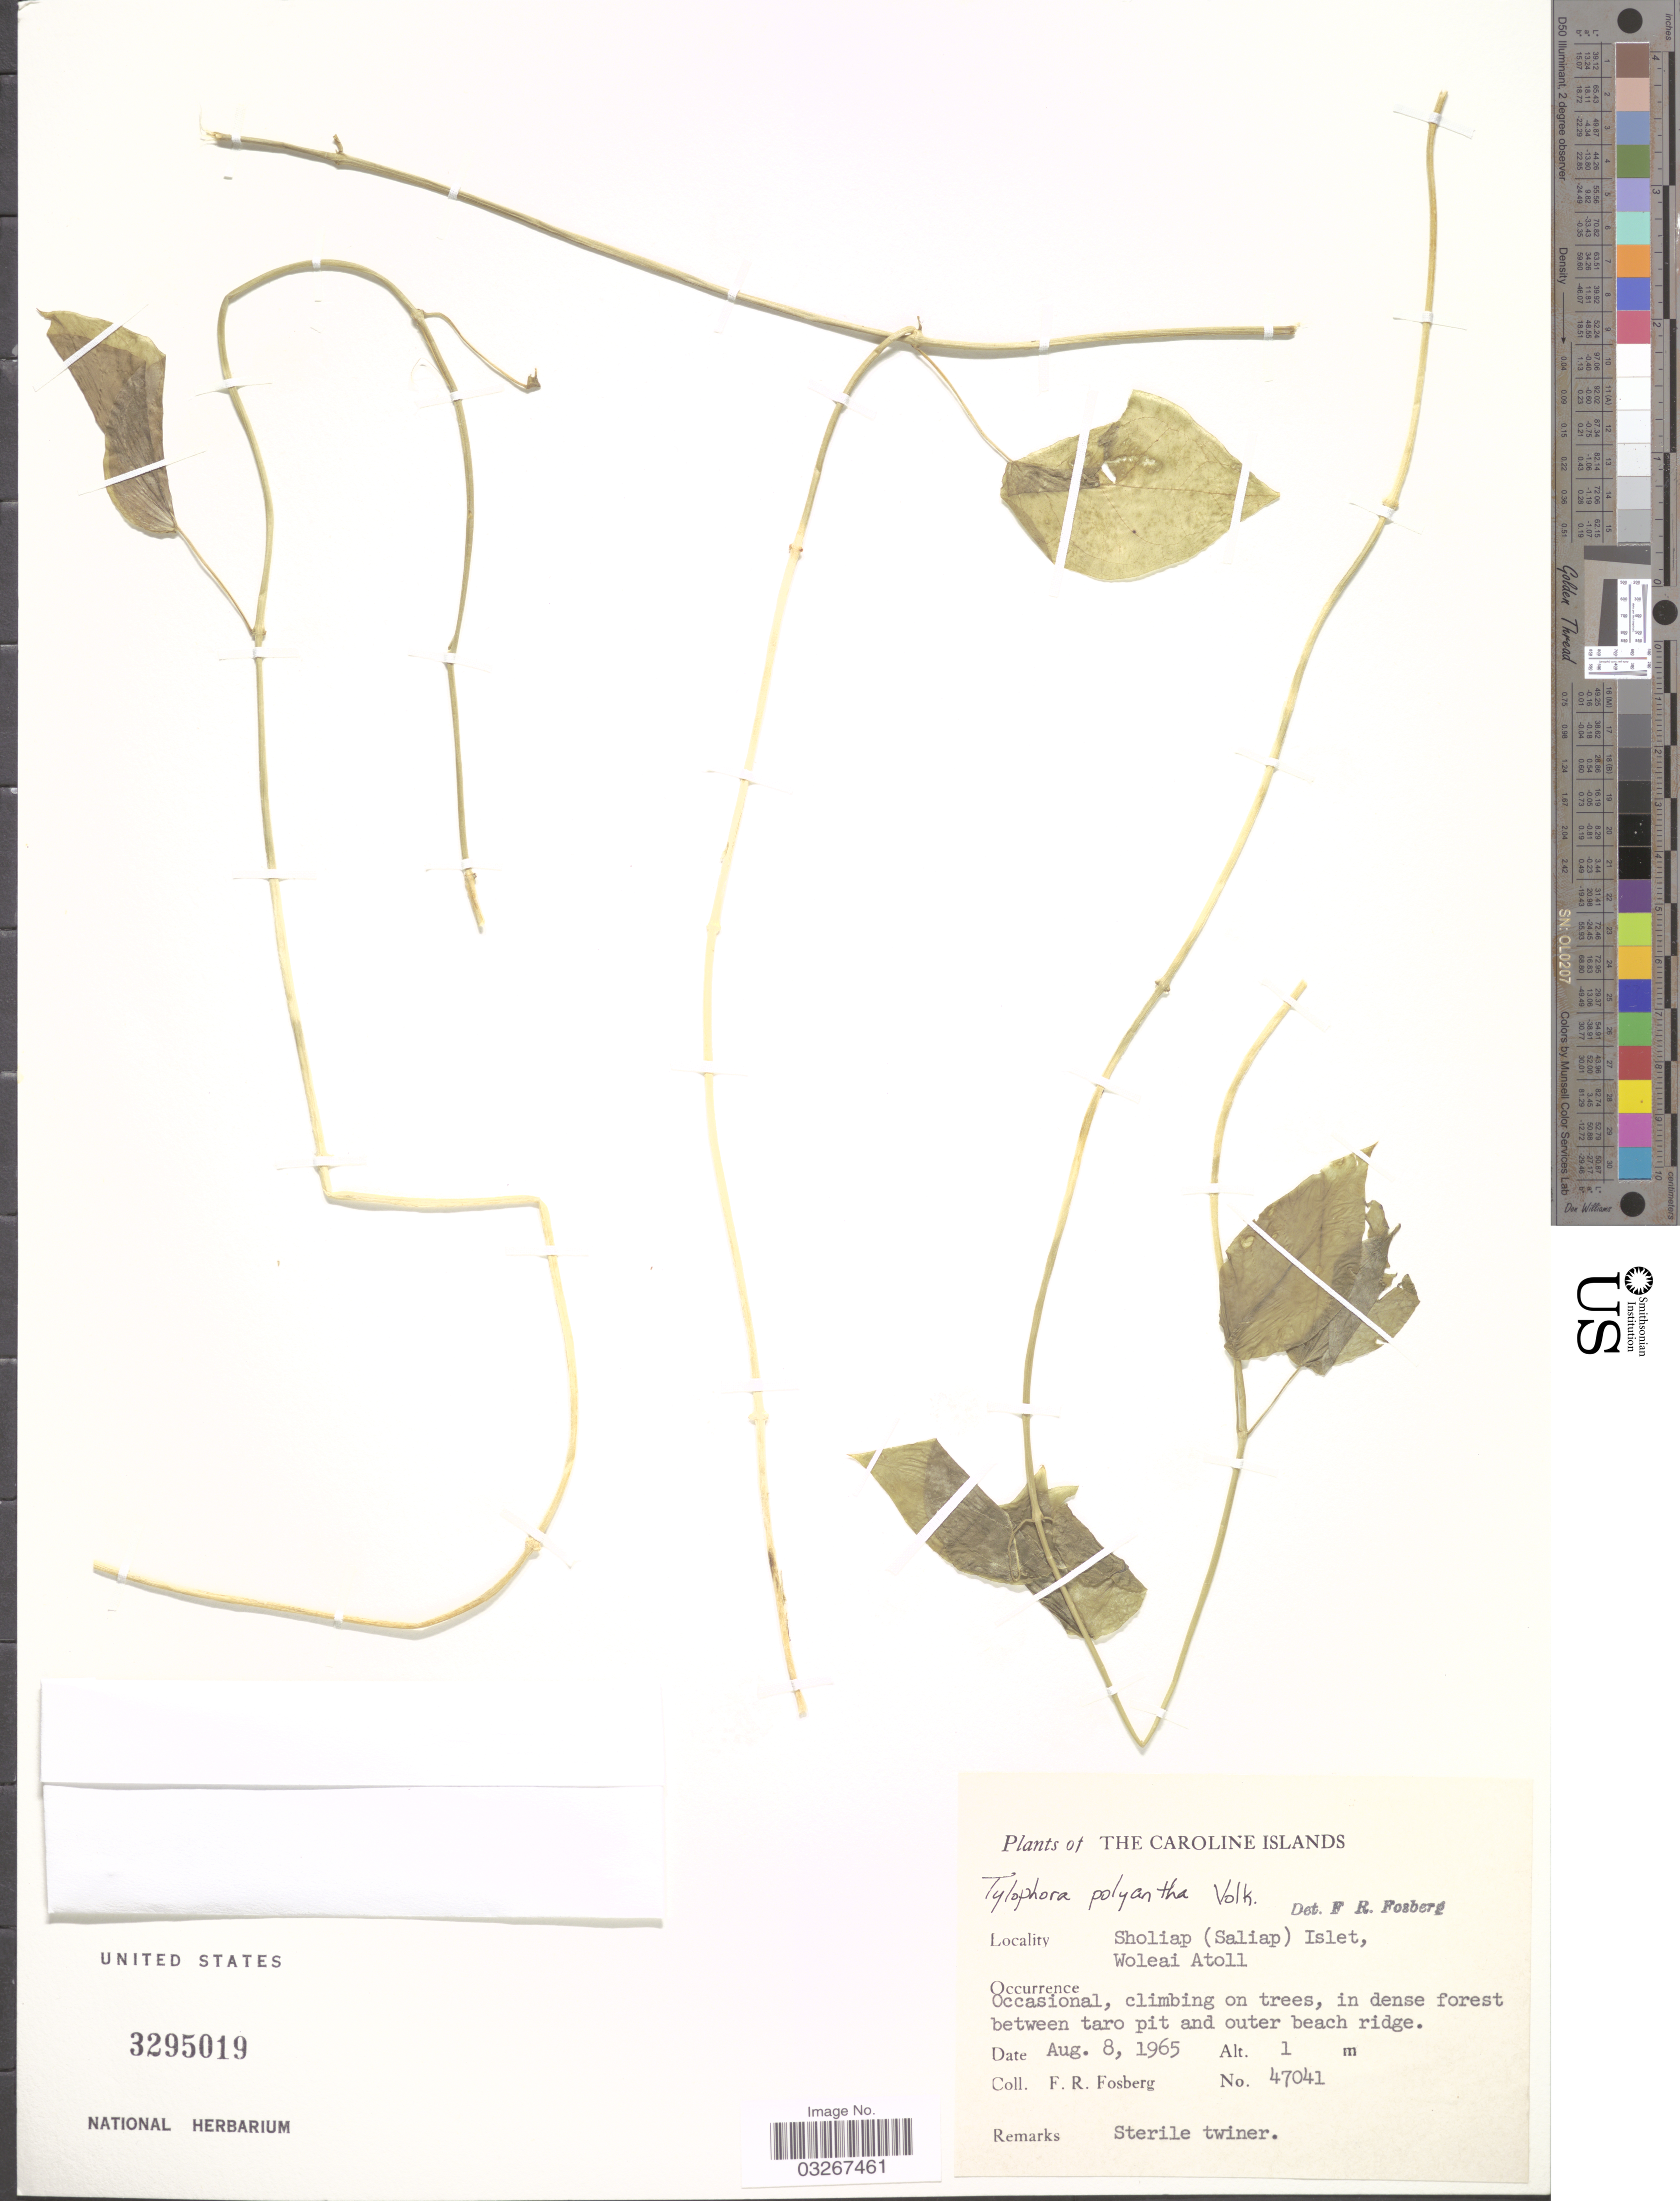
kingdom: Plantae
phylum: Tracheophyta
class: Magnoliopsida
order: Gentianales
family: Apocynaceae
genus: Tylophora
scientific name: Tylophora polyantha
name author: Volkens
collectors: F. R. Fosberg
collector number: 47041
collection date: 1965-08-08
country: Micronesia, Federated States of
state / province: Yap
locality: The Caroline Islands. Sholiap (Saliap) Islet, Woleai Atoll.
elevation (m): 1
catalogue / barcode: US 3295019